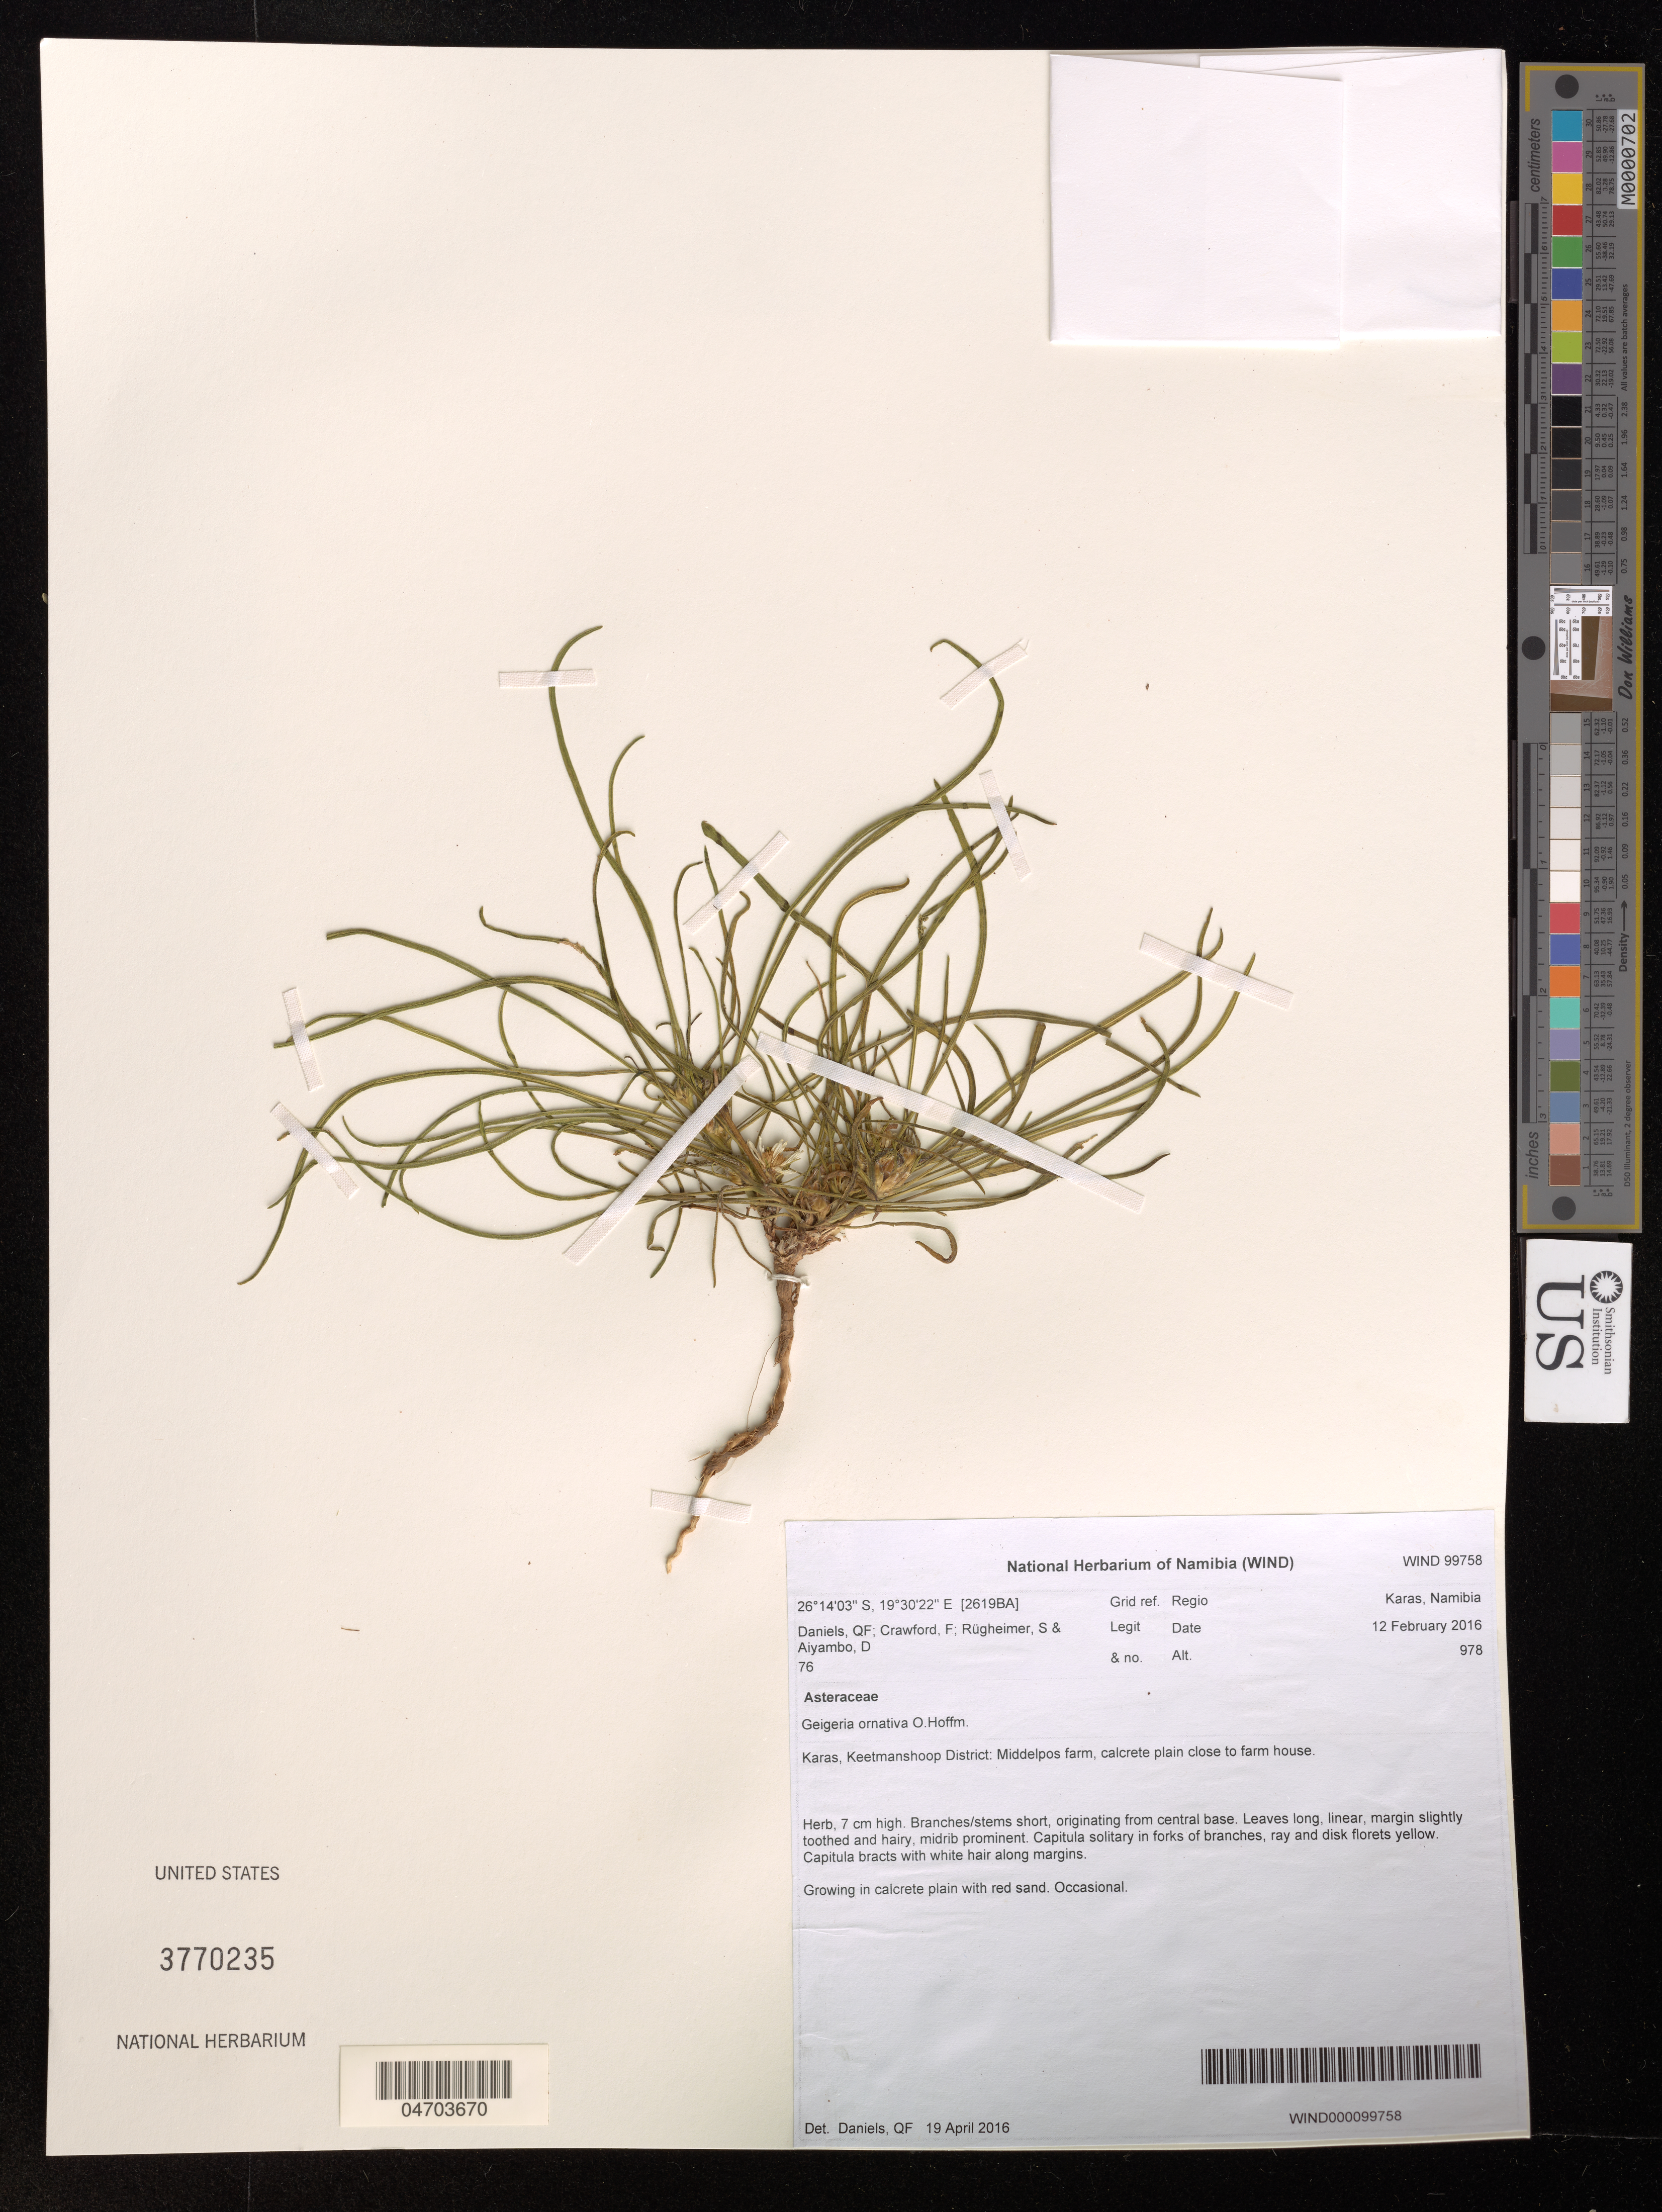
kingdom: Plantae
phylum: Tracheophyta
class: Magnoliopsida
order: Asterales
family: Asteraceae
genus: Geigeria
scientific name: Geigeria ornativa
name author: O. Hoffm.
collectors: Q. Daniels, F. Crawford, S. Rugheimer & D. Aiyambo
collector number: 76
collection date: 2016-02-12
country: Namibia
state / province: Karas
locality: Keetmanshoop District: Middelpos farm, calcrete plain close to farm house.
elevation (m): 978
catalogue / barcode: US 3770235